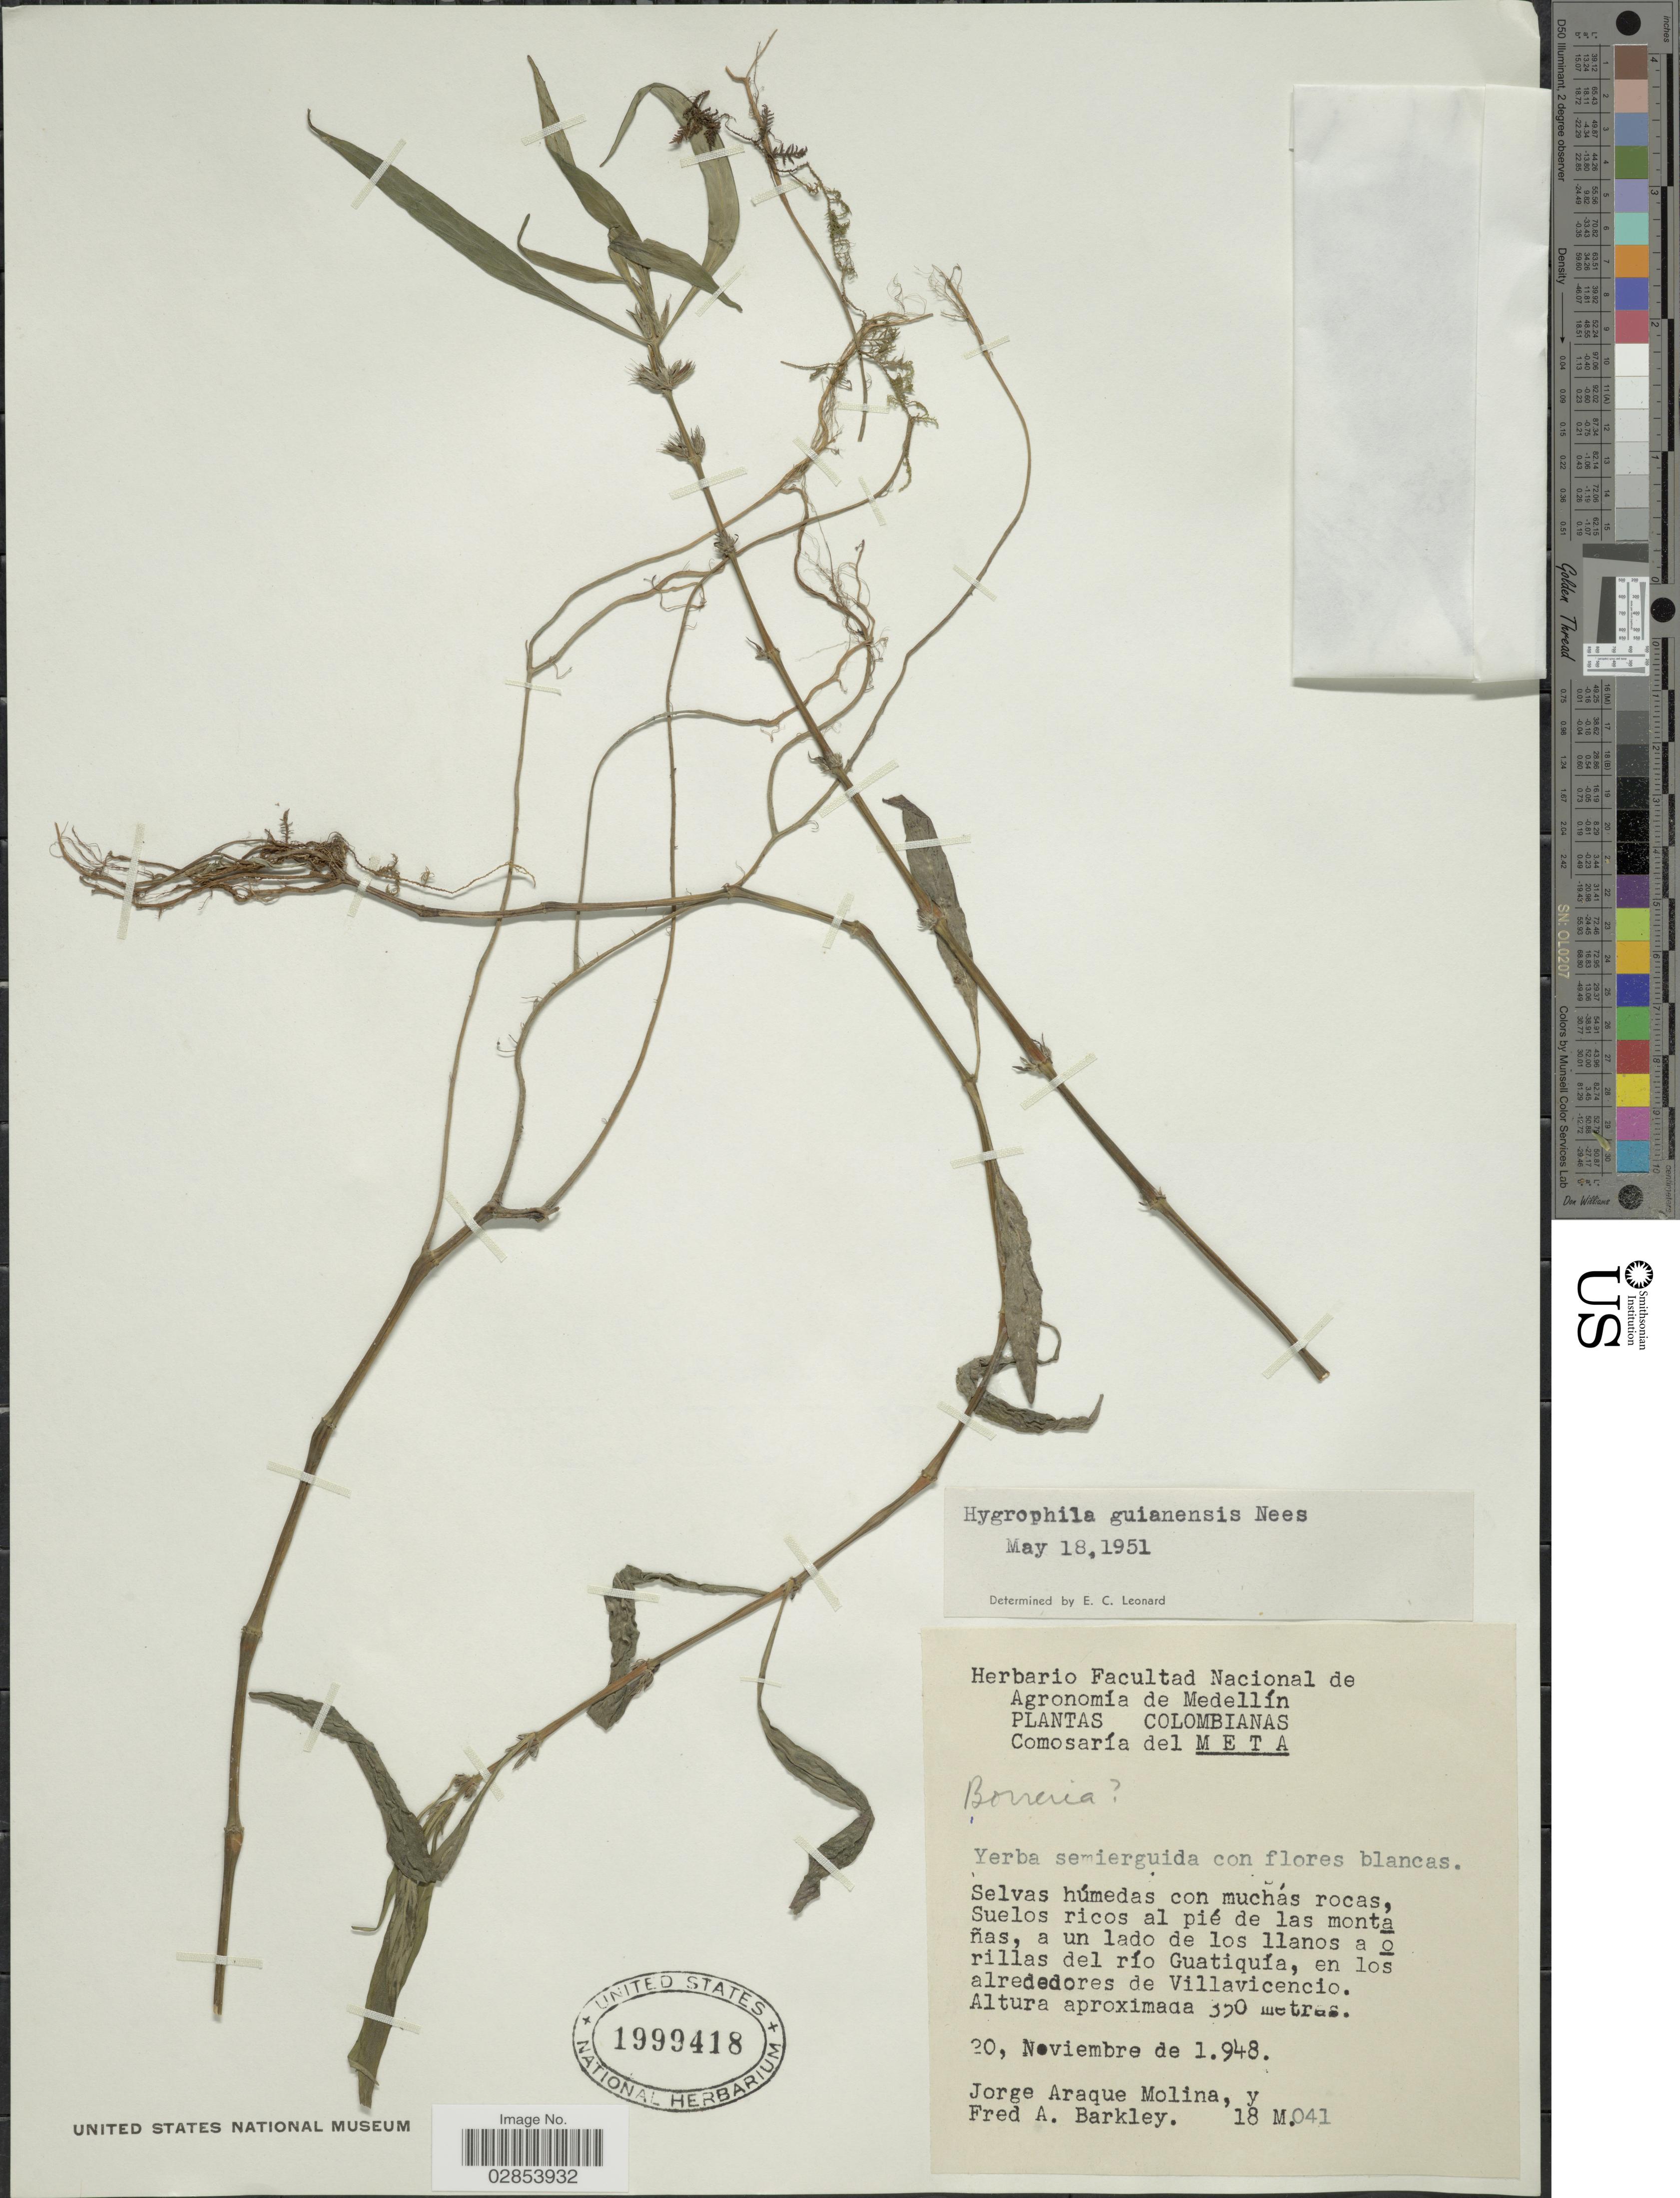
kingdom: Plantae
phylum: Tracheophyta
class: Magnoliopsida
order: Lamiales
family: Acanthaceae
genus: Hygrophila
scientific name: Hygrophila costata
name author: Nees & T. Nees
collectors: J. Araque Molina & F. A. Barkley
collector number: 18M041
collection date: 1948-11-20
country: Colombia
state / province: Meta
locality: A un lado de los llanos a orillas del río Guatiquía, en los alrededores de Villavicencio.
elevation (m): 350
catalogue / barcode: US 1999418